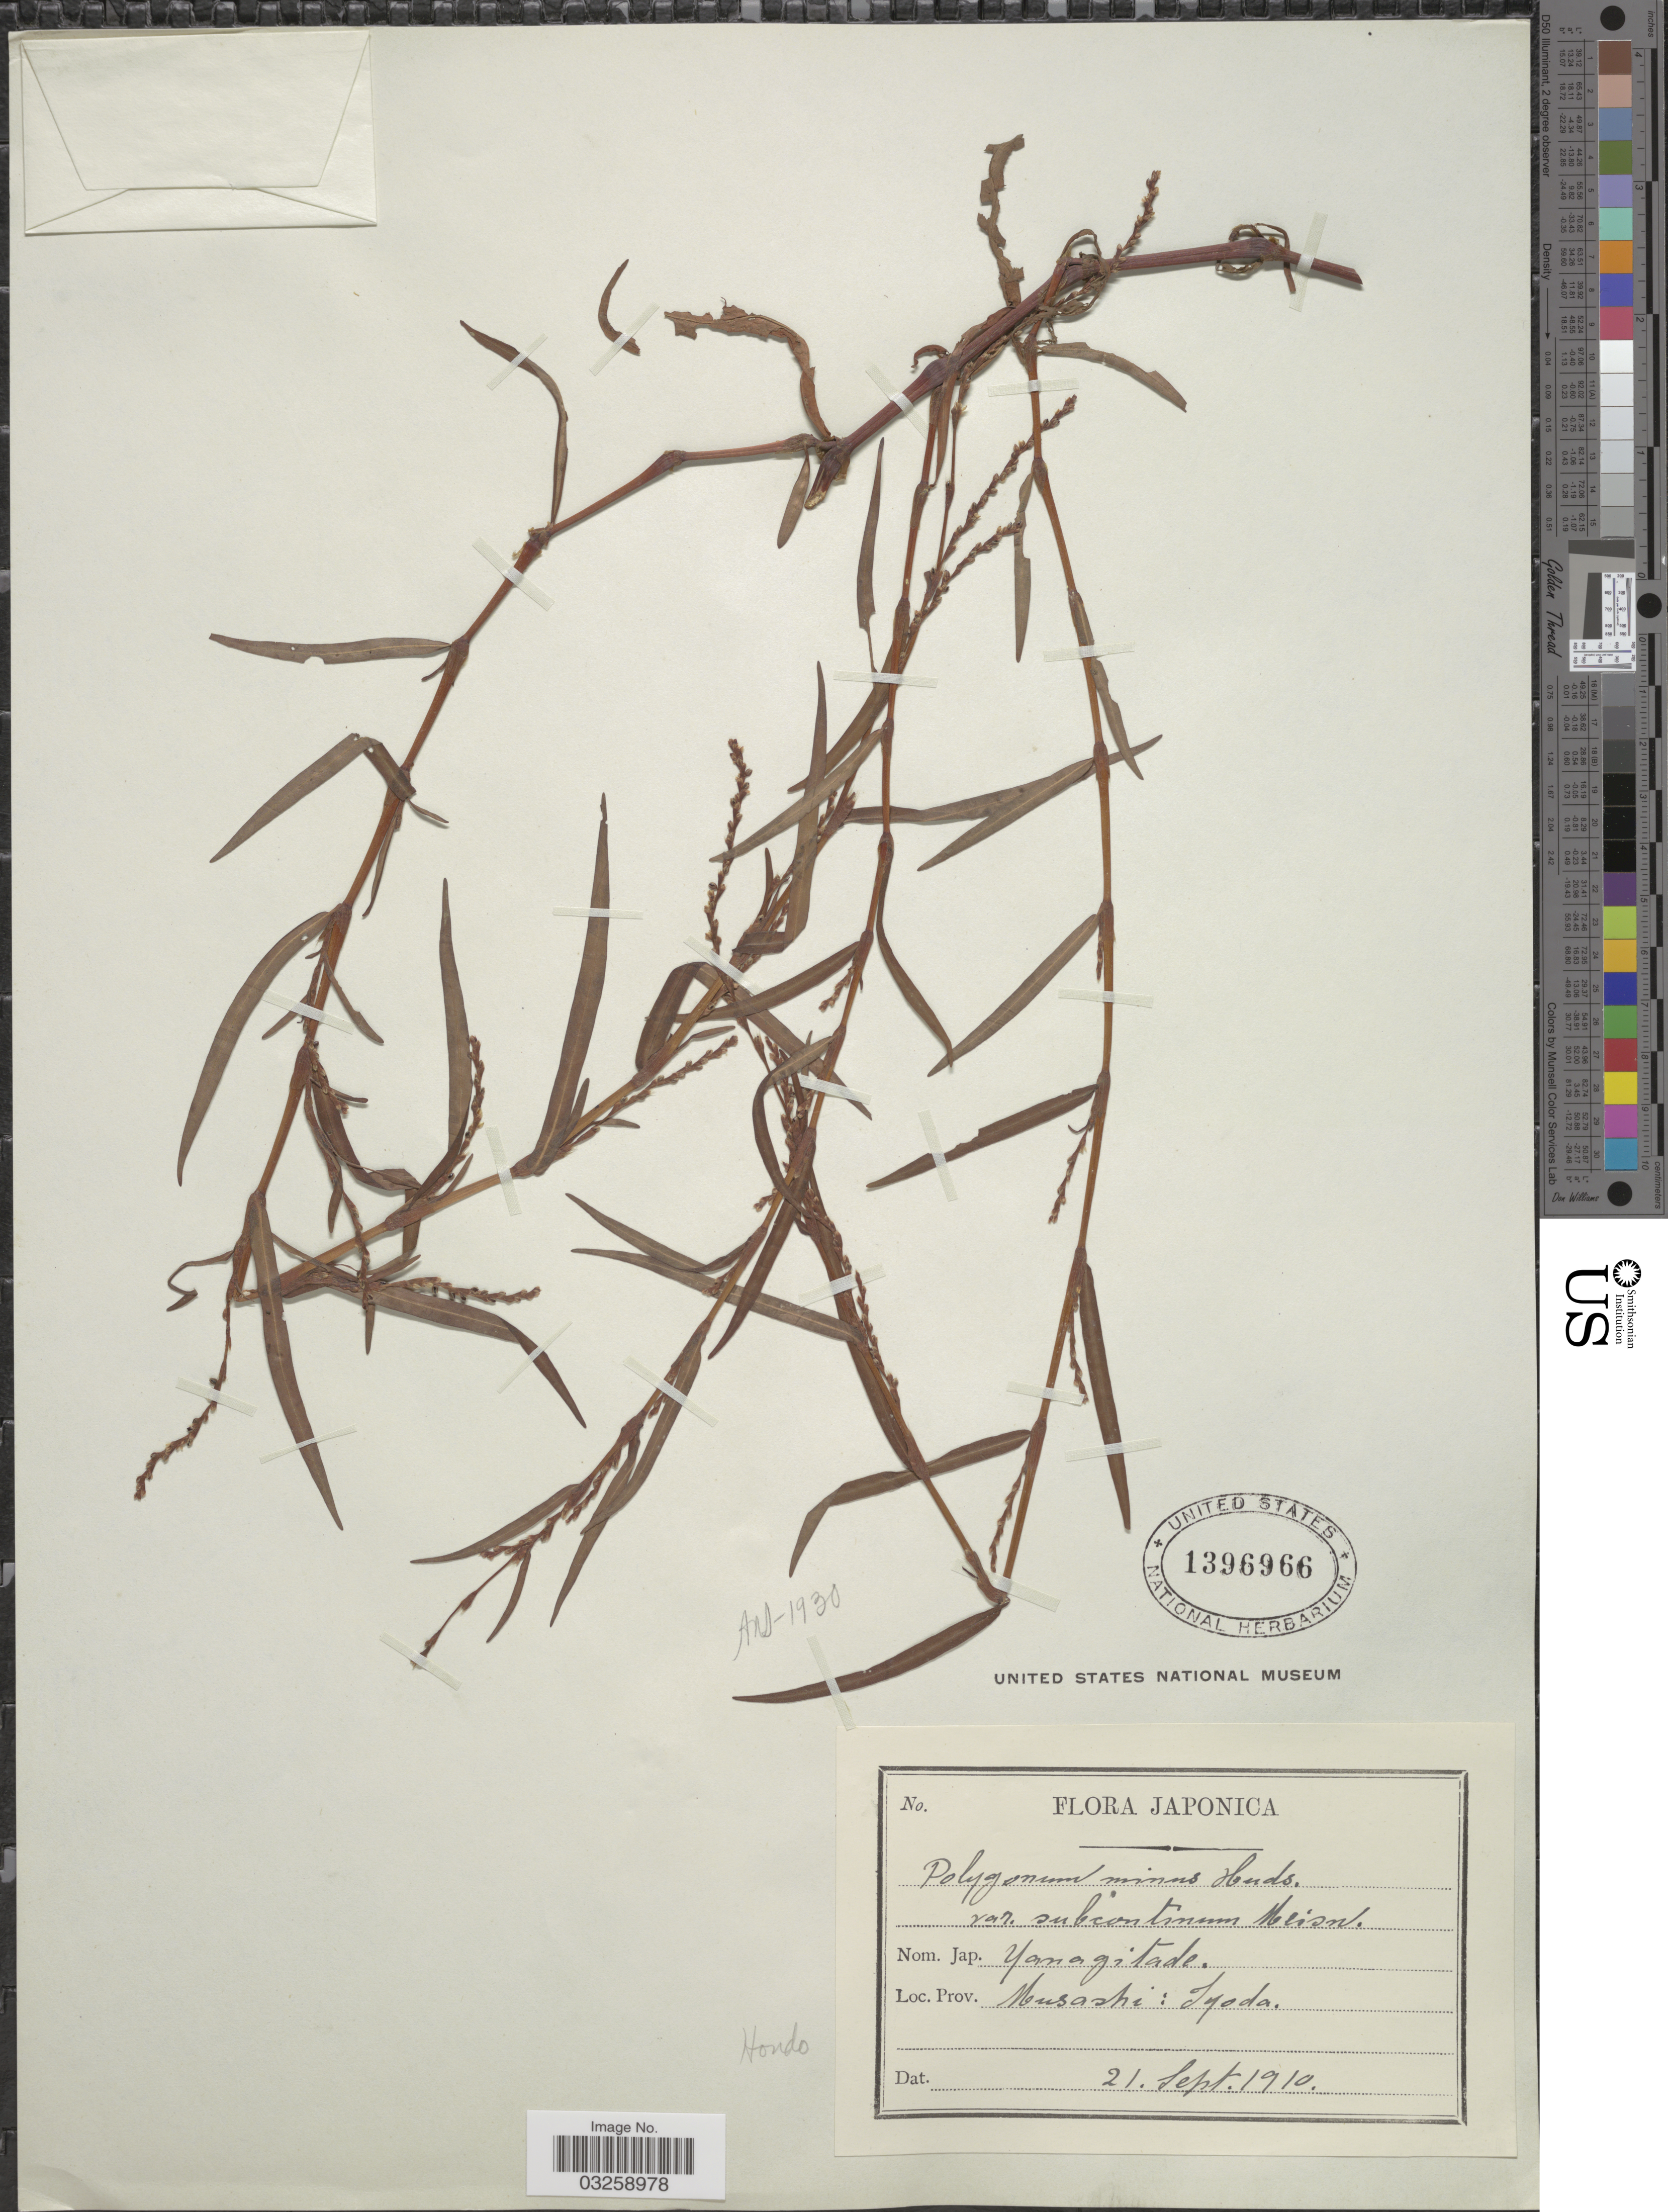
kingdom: Plantae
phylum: Tracheophyta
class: Magnoliopsida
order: Caryophyllales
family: Polygonaceae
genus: Polygonum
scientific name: Polygonum minus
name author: Huds.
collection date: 1910-09-21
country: Japan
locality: Musashi: Syoda. Hondo.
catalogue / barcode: US 1396966